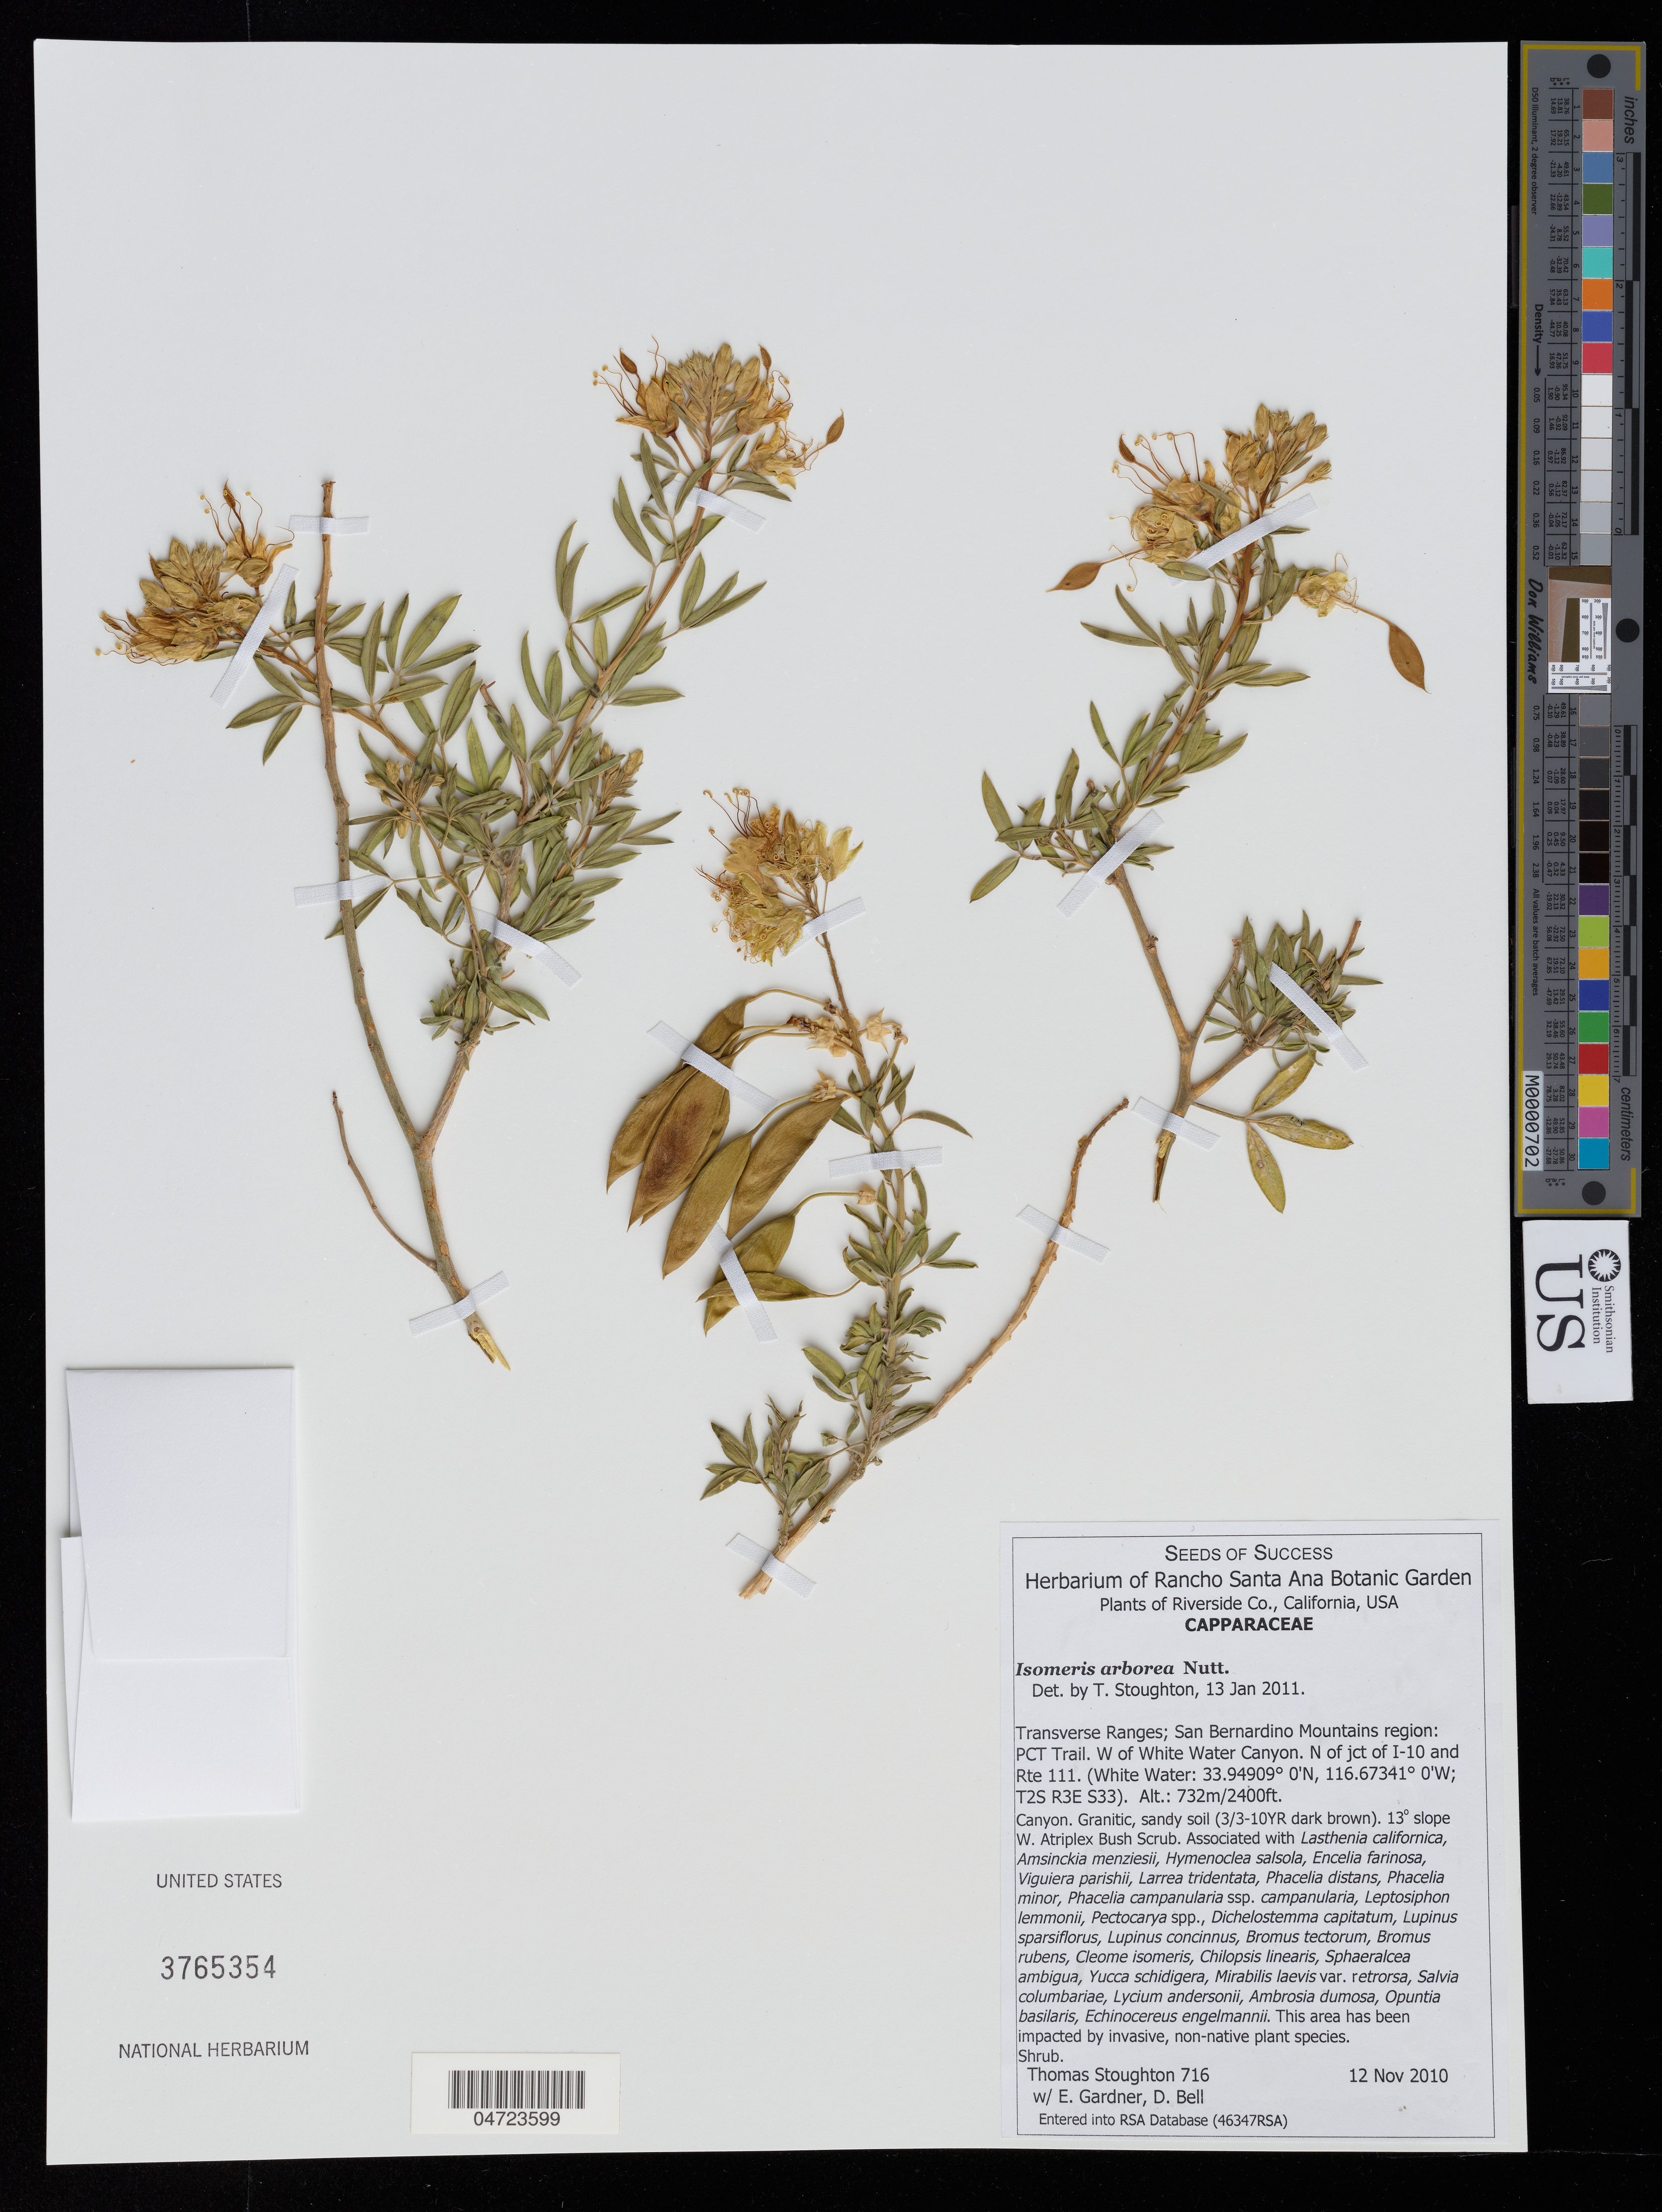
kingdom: Plantae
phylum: Tracheophyta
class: Magnoliopsida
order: Brassicales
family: Cleomaceae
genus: Isomeris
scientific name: Isomeris arborea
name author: Nutt.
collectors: T. Stoughton, E. Gardner & D. Bell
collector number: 716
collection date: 2010-11-12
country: United States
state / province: California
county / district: Riverside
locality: Riverside Co. Transverse Ranges; San Bernardino Mountains region: PCT Trail. W of White Water Canyon. N of jct of I-10 and Rte 111. (White Water; T2S R3E S33).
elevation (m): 732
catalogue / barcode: US 3765354